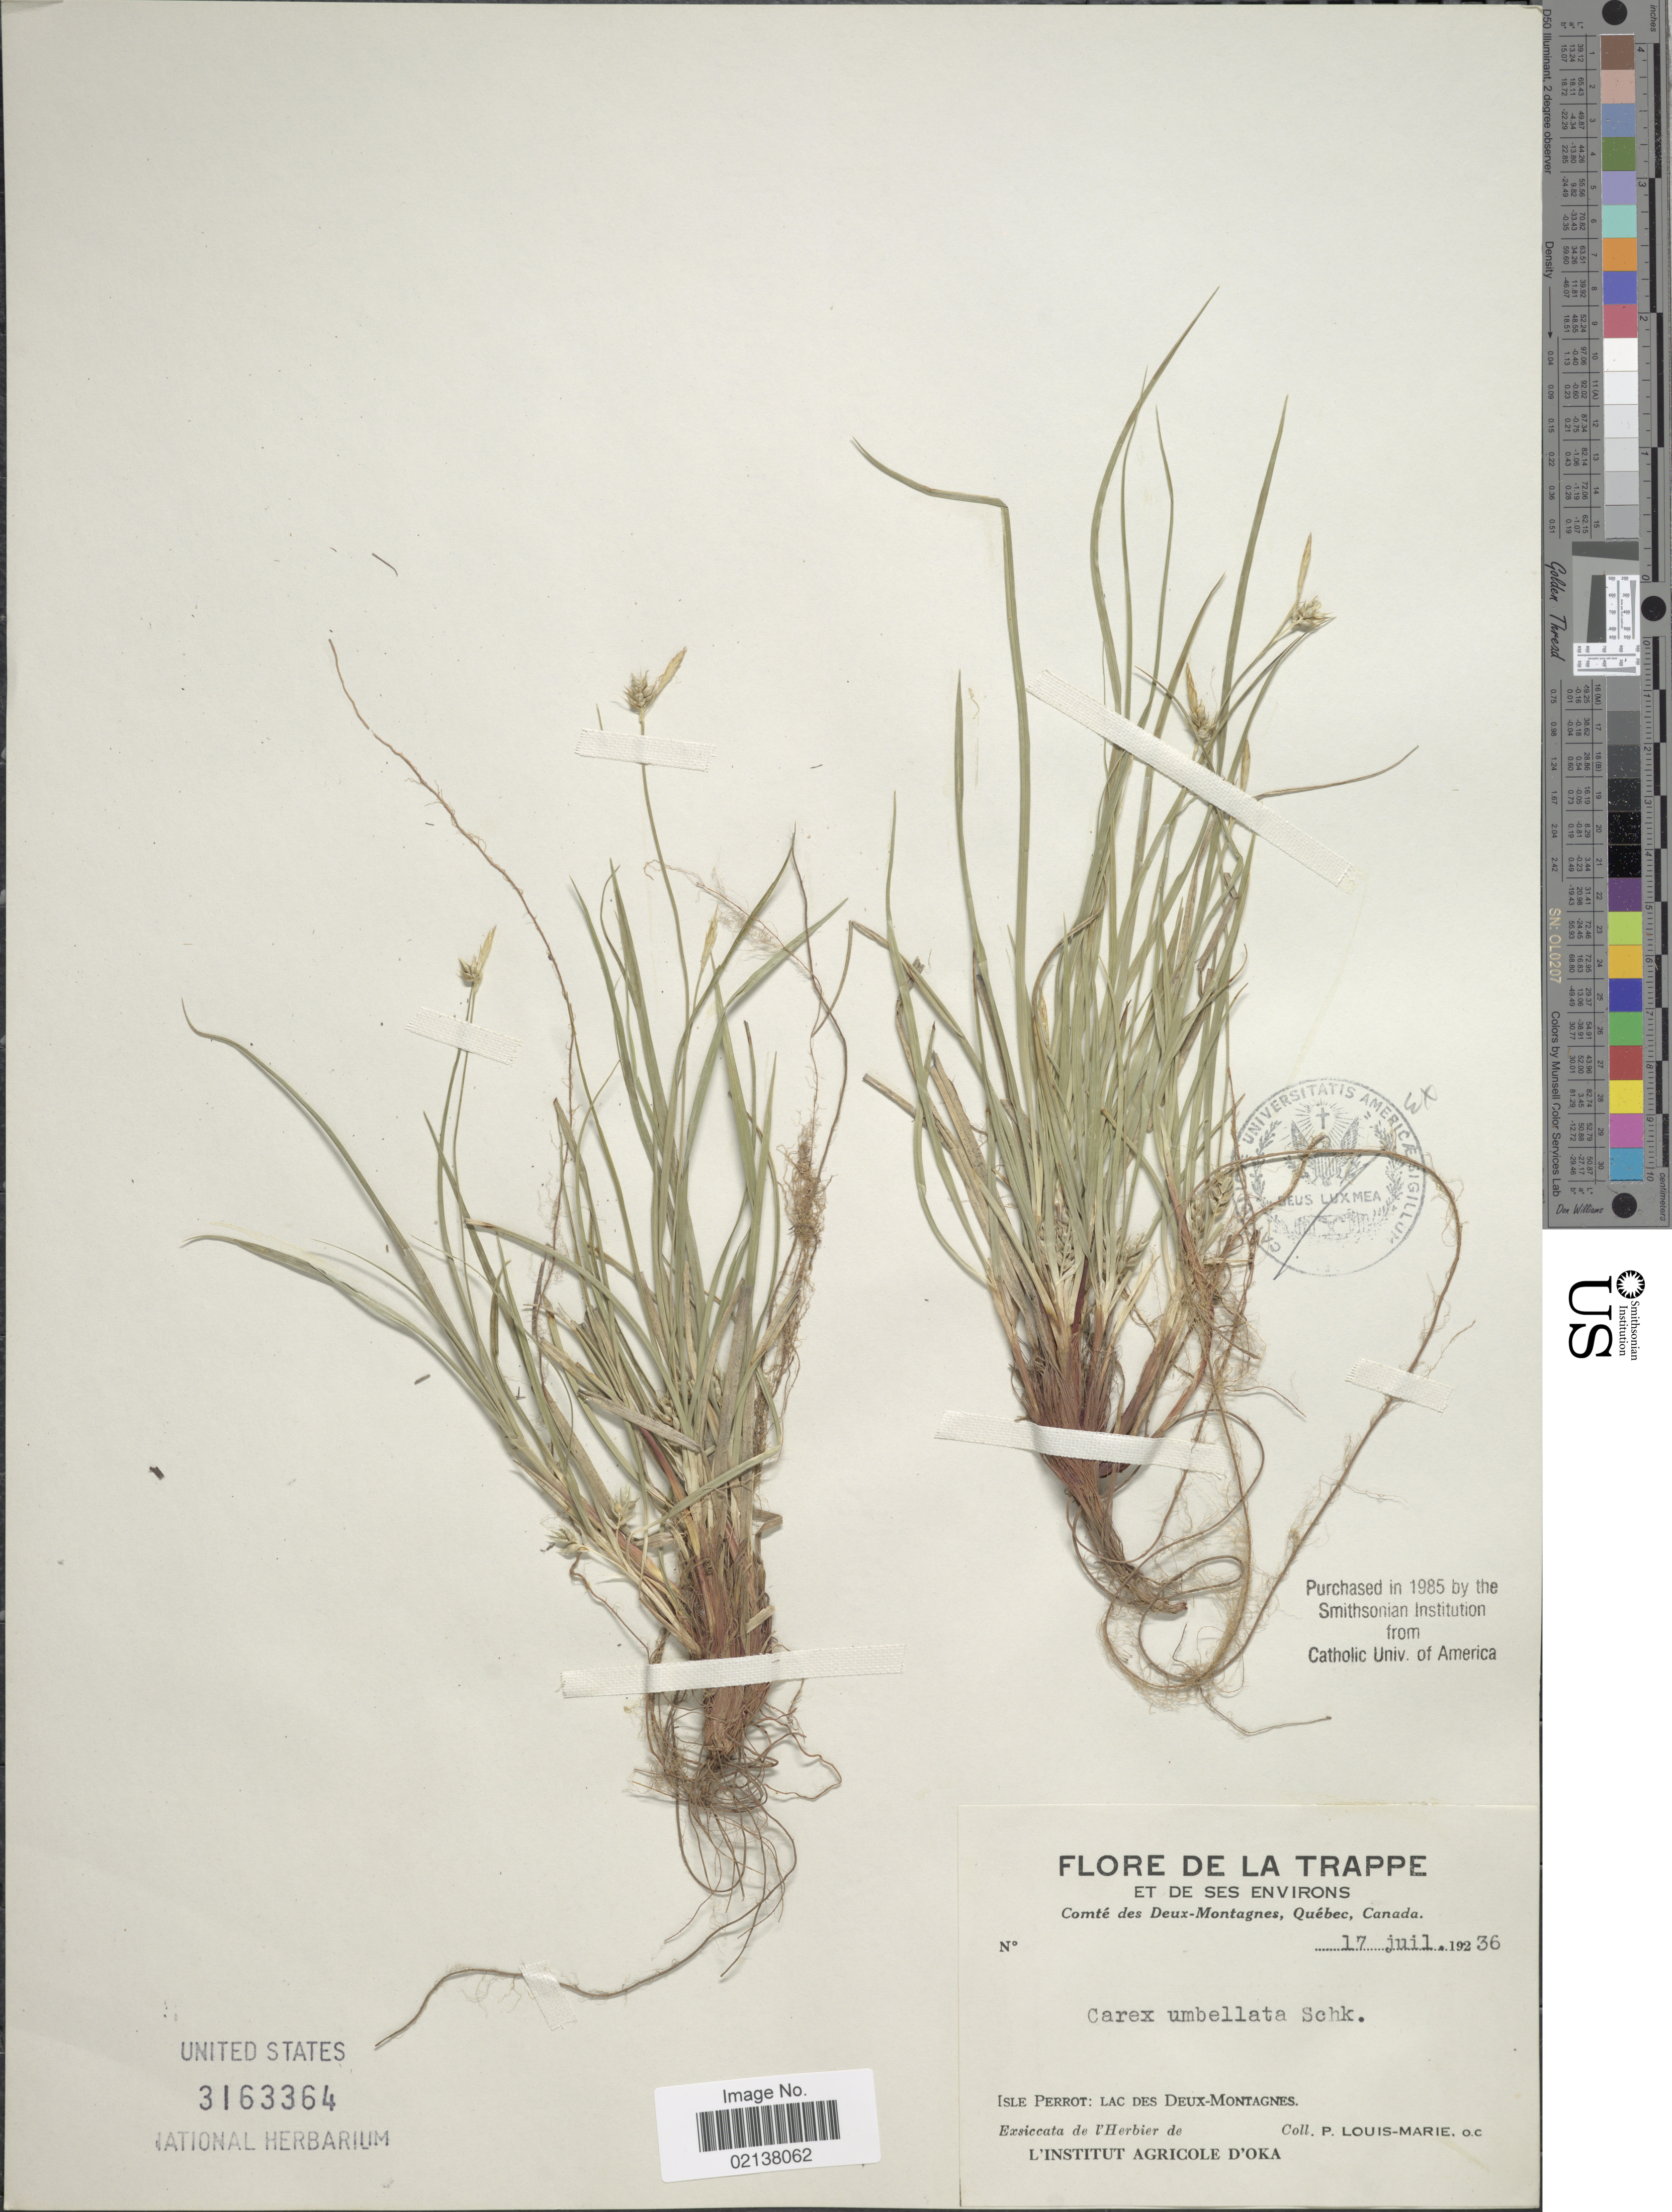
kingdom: Plantae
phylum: Tracheophyta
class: Liliopsida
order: Poales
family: Cyperaceae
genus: Carex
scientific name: Carex umbellata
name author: Schkuhr ex Willd.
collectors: L.-M. LaLonde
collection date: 1936-07-17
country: Canada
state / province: Quebec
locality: De La Trappe, Et de Ses Environs. Isle Perrot: Lac Des Deux-Montagnes.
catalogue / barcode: US 3163364